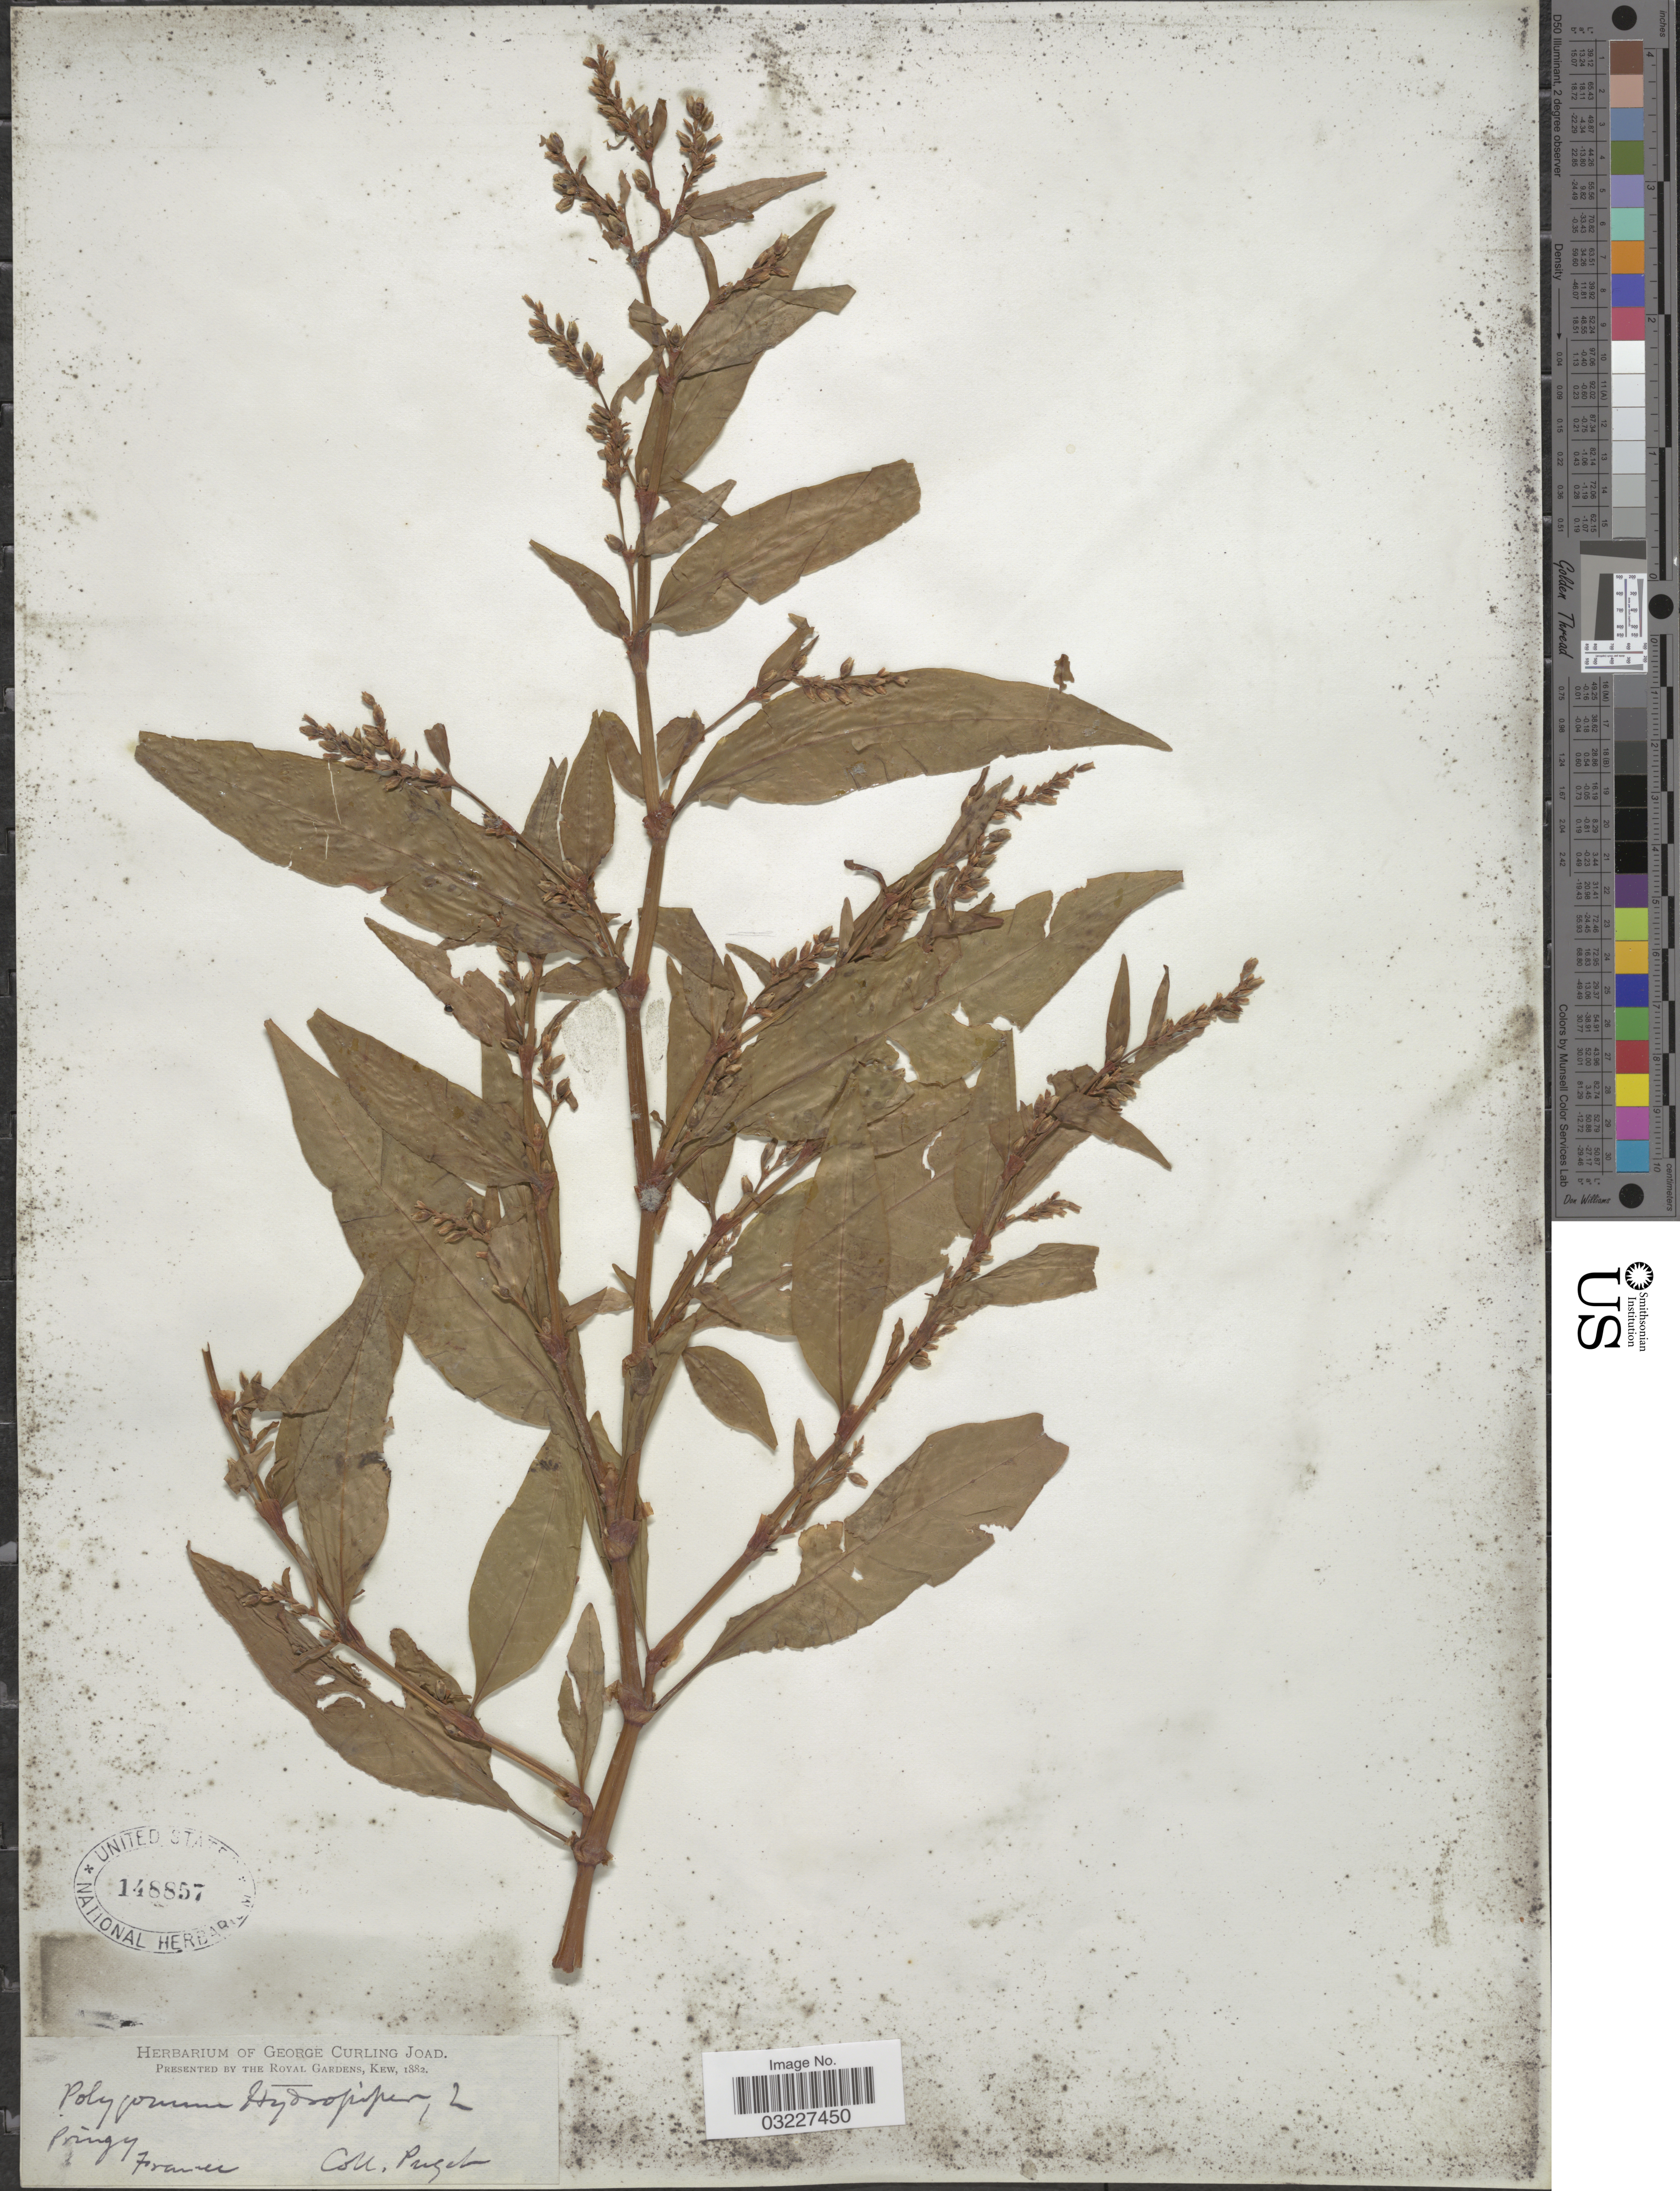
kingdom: Plantae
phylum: Tracheophyta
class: Magnoliopsida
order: Caryophyllales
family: Polygonaceae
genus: Polygonum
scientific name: Polygonum hydropiper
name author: L.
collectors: -. Puget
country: France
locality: Pringy.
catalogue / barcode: US 148857